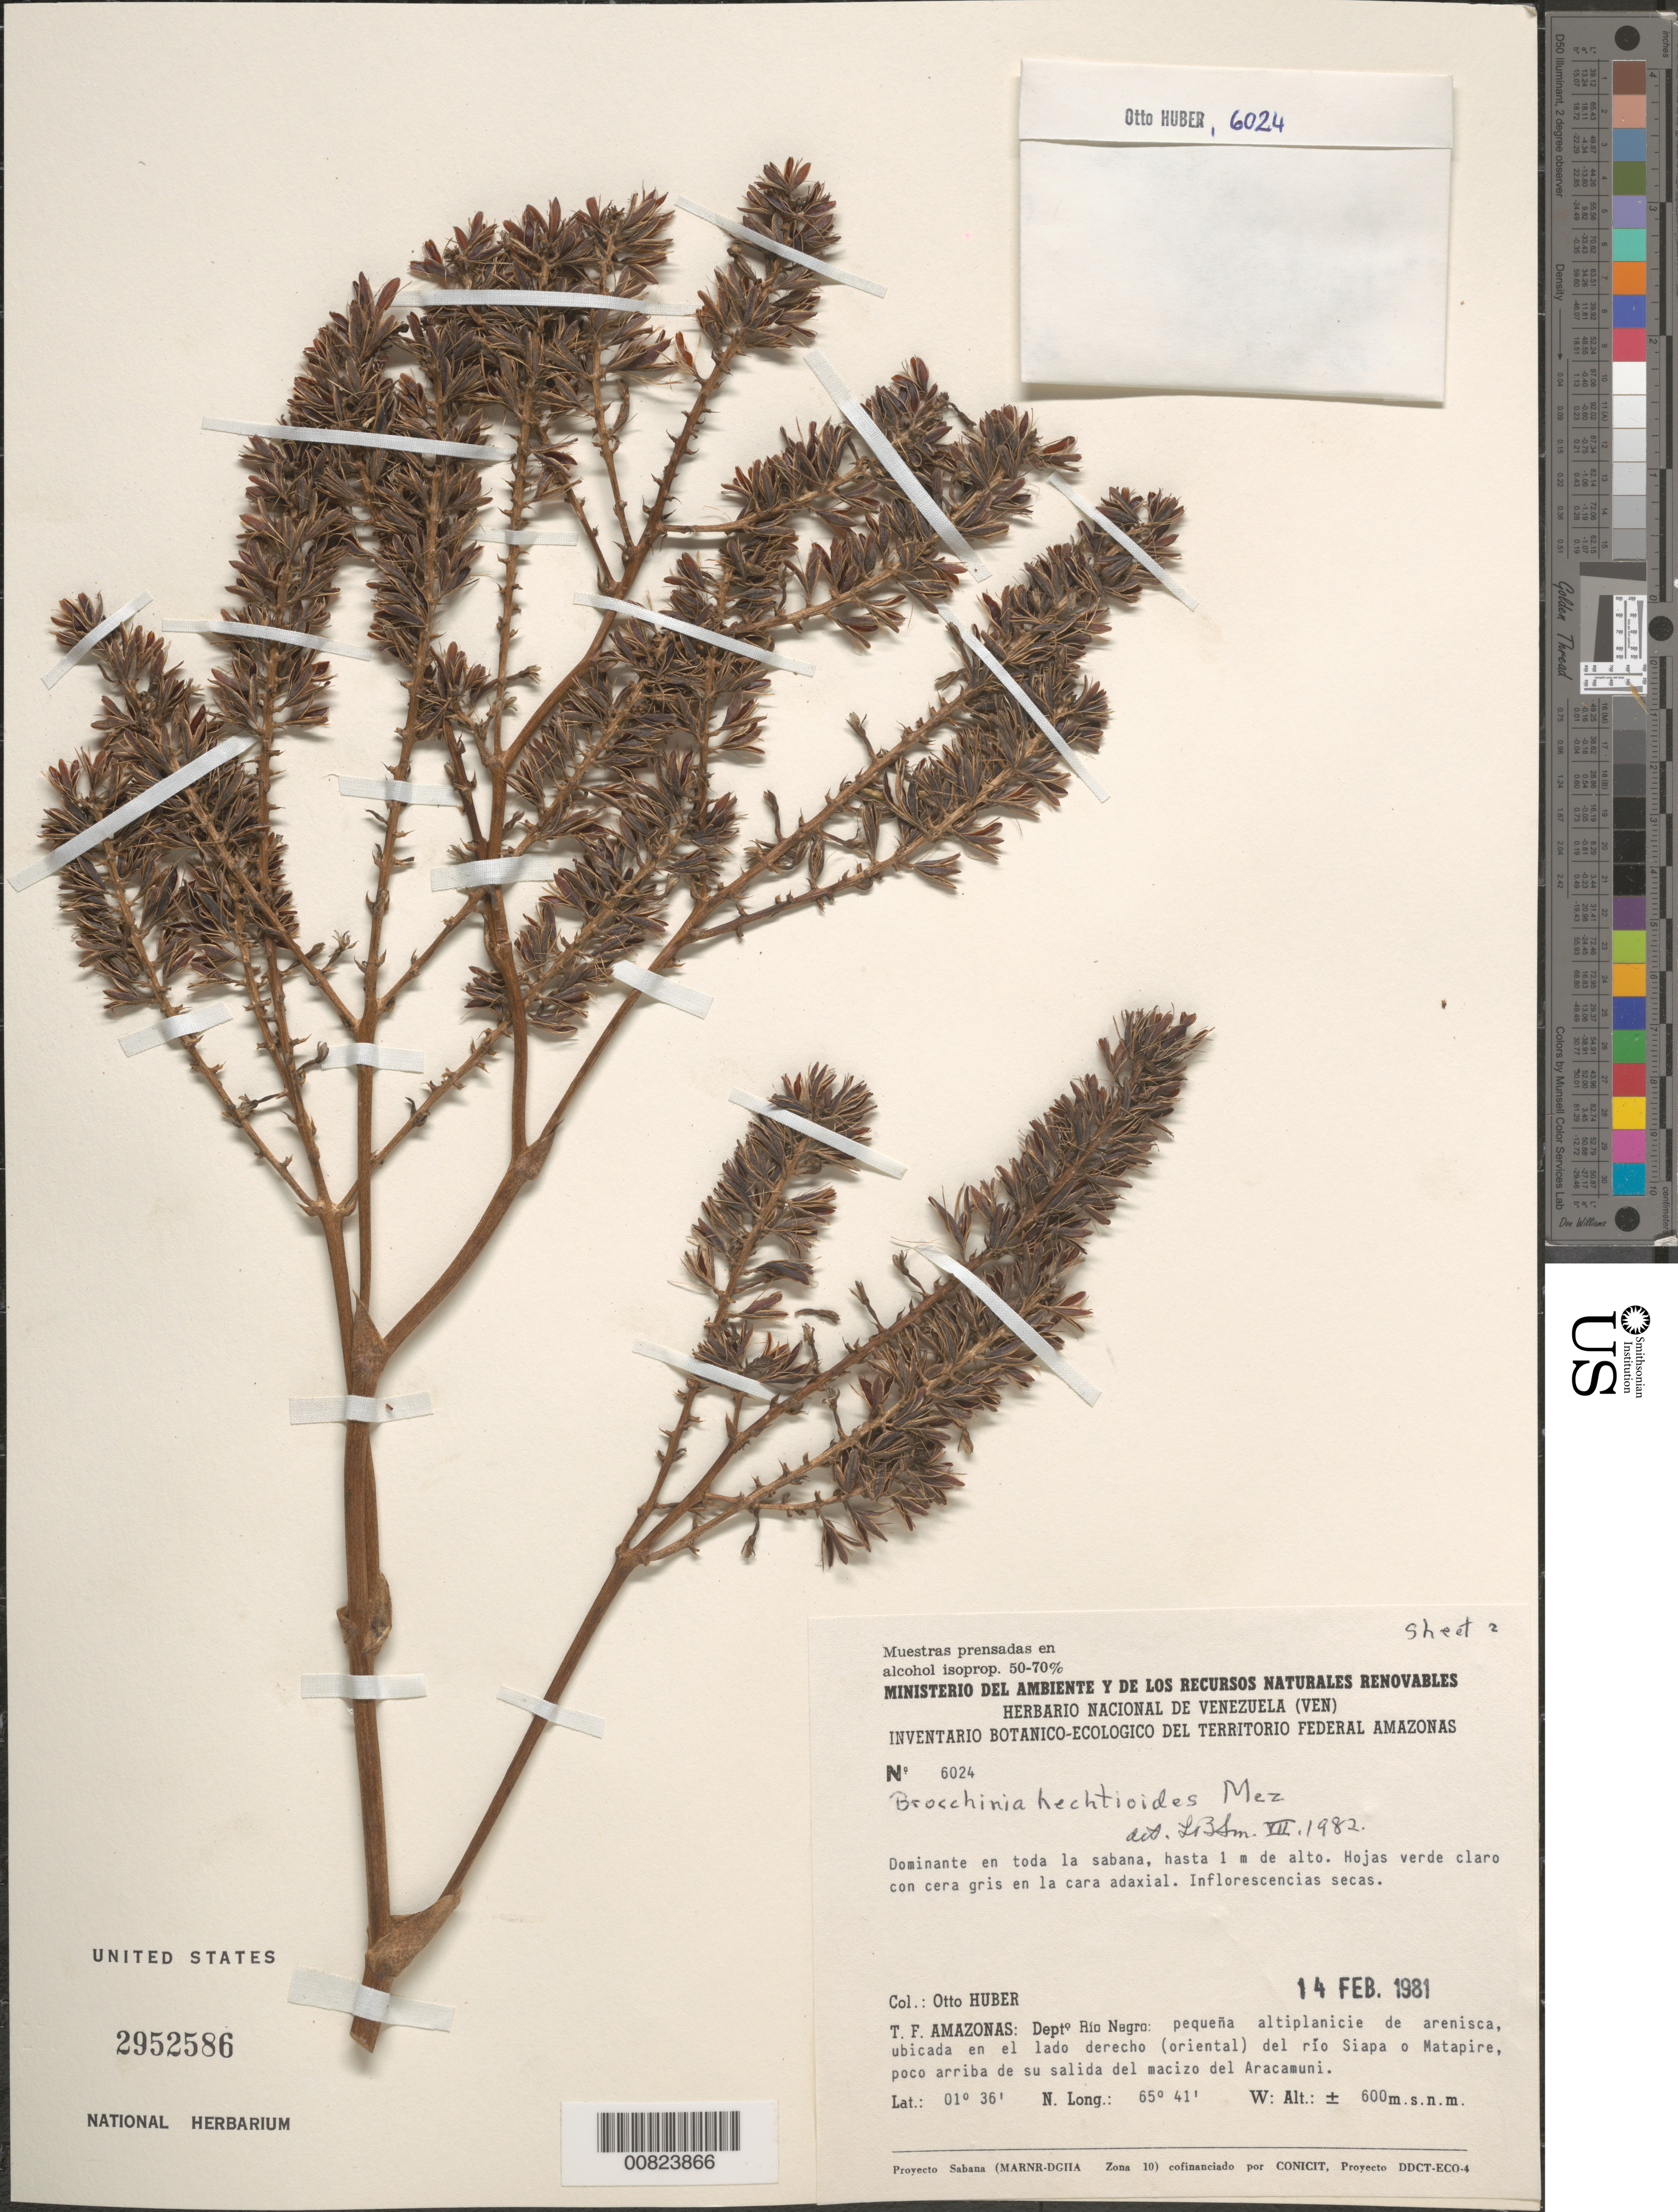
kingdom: Plantae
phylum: Tracheophyta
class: Liliopsida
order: Poales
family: Bromeliaceae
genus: Brocchinia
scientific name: Brocchinia hechtioides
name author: Mez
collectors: O. Huber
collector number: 6024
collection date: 1981-02-14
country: Venezuela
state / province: Amazonas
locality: T.F. Amazonas: Depto. Río Negro: pequeña altiplanicie de arenisca, ubicada en el lado derecho (oriental) del río Siapa o Matapire, poco arriba de su salida del macizo del Aracamuni.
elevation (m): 600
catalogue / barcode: US 2952586